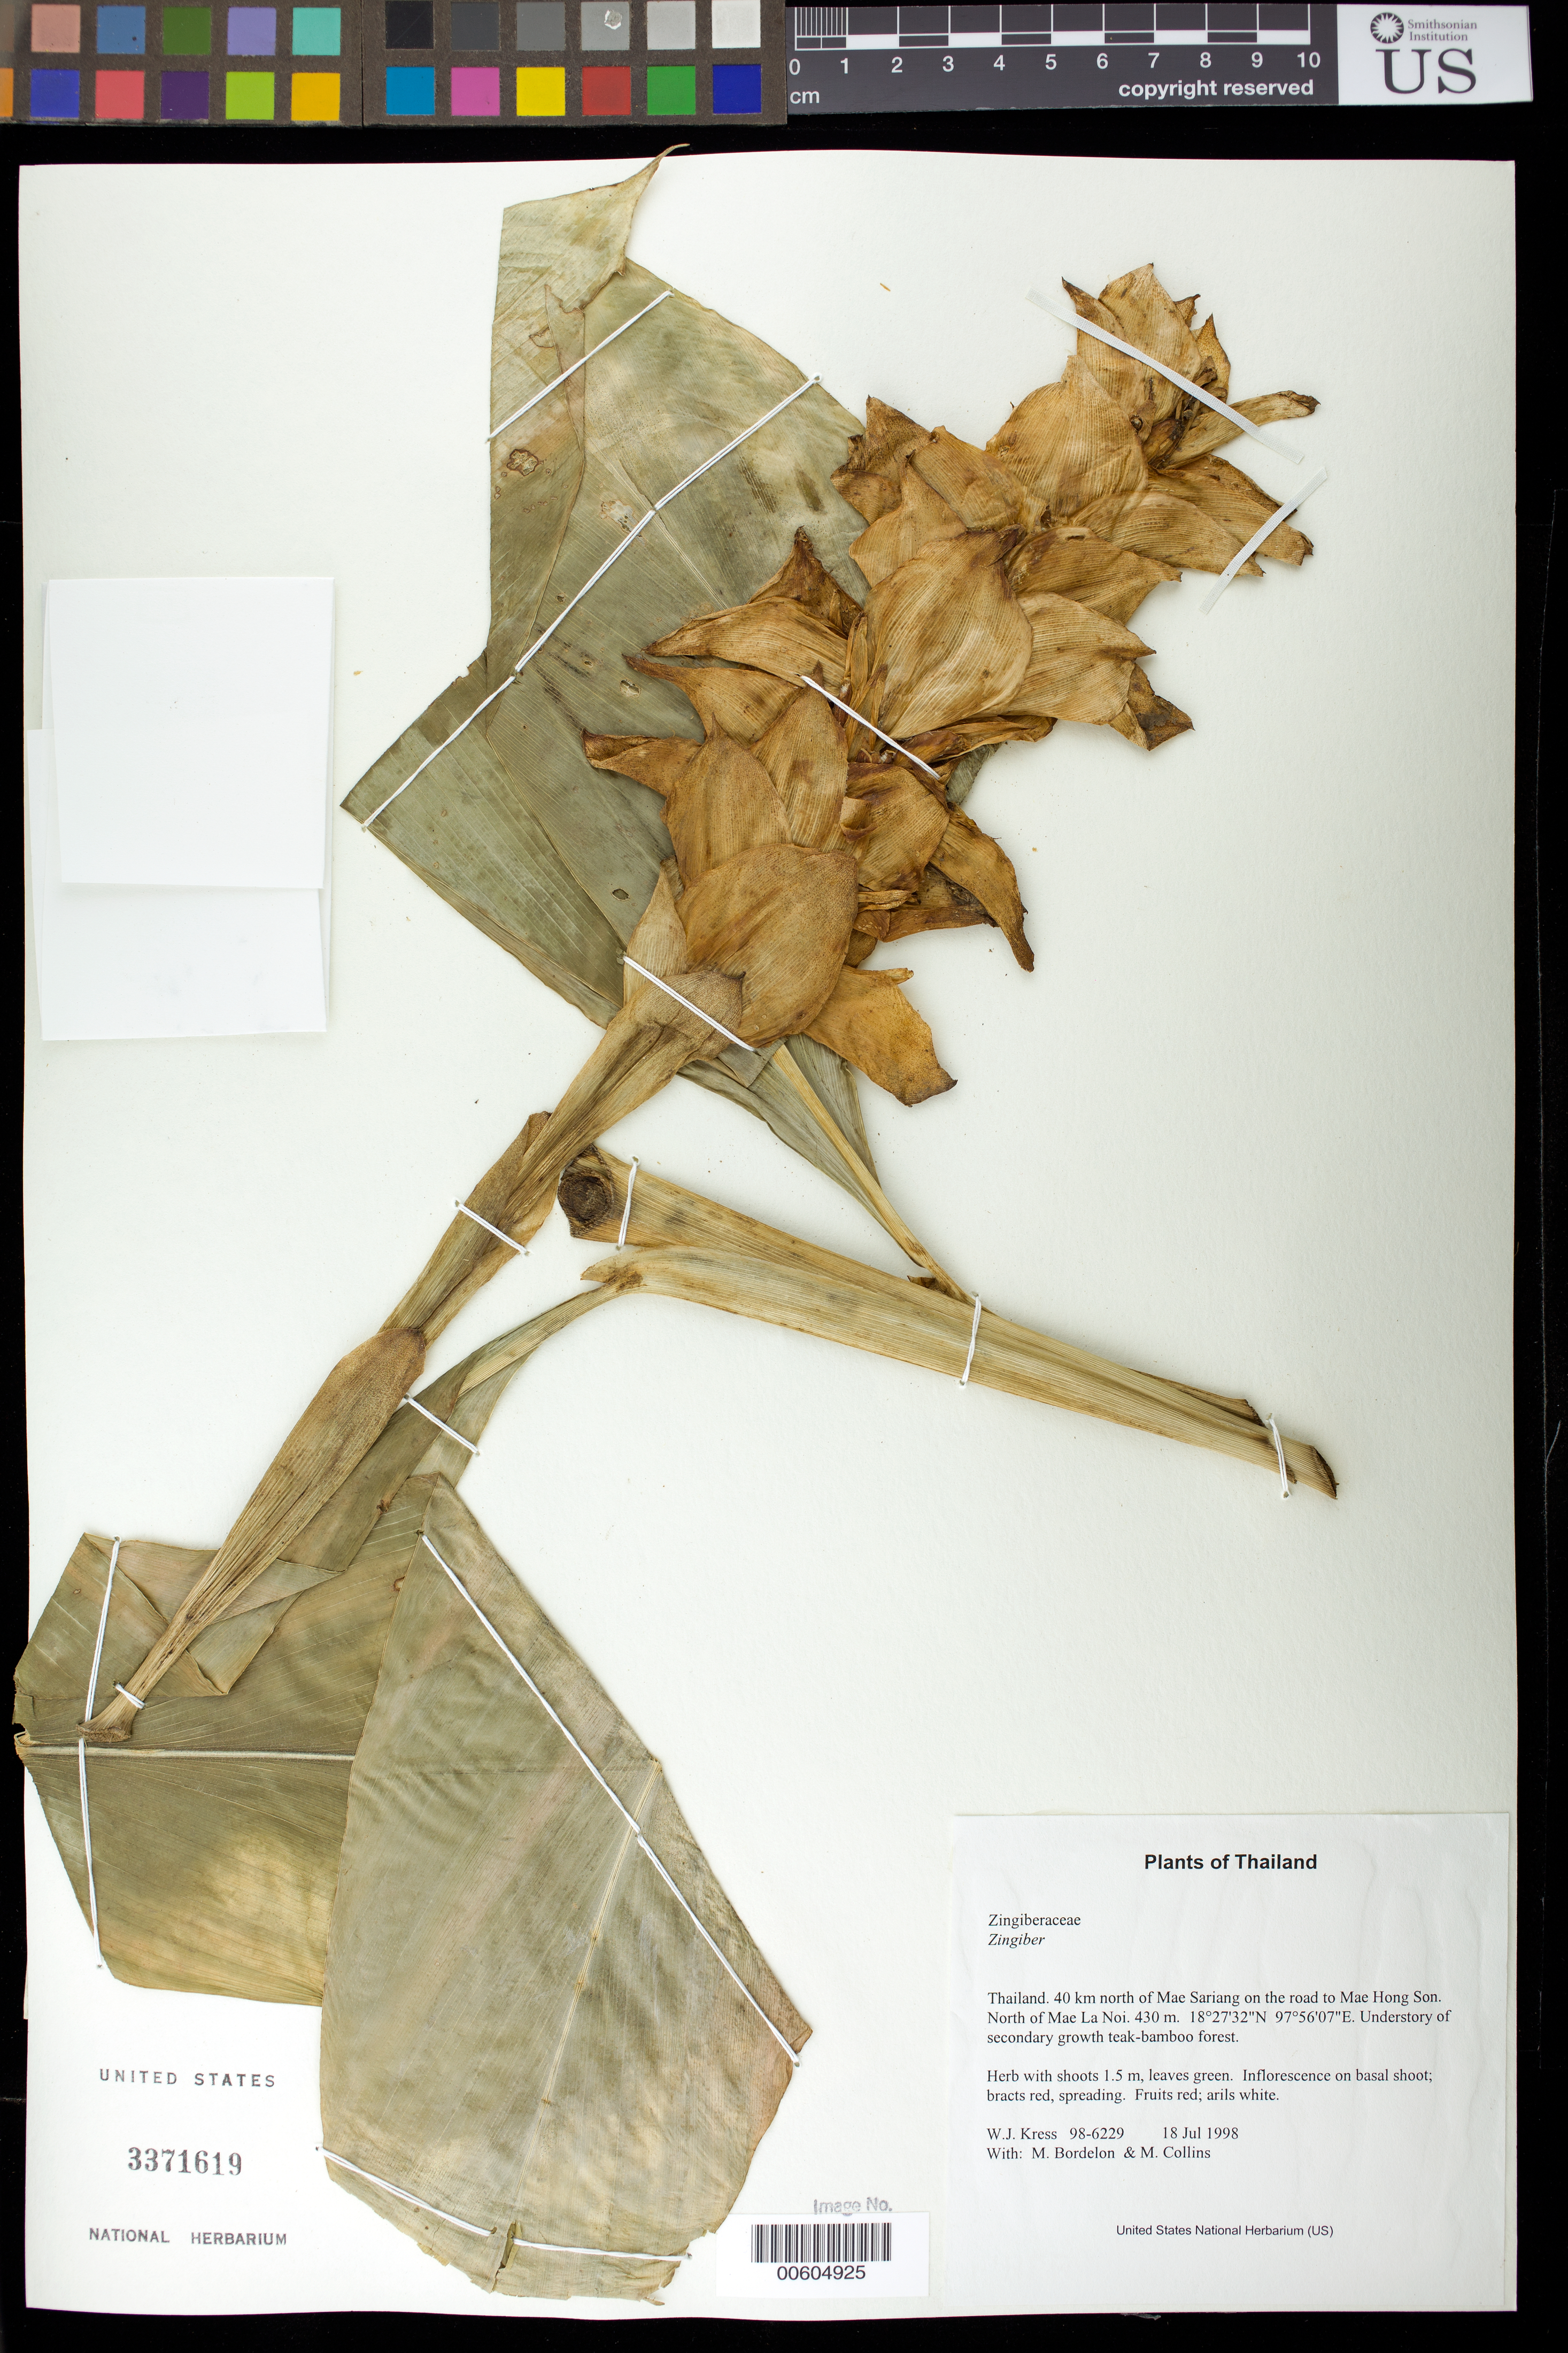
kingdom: Plantae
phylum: Tracheophyta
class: Liliopsida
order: Zingiberales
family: Zingiberaceae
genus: Zingiber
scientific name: Zingiber sp.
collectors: W. J. Kress, M. Bordelon & M. Collins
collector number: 98-6229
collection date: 1998-07-18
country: Thailand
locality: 40 km north of Mae Sariang on the road to Mae Hong Son. North of Mae La Noi.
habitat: Understory of secondary growth teak-bamboo forest.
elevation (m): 430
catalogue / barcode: US 3371619